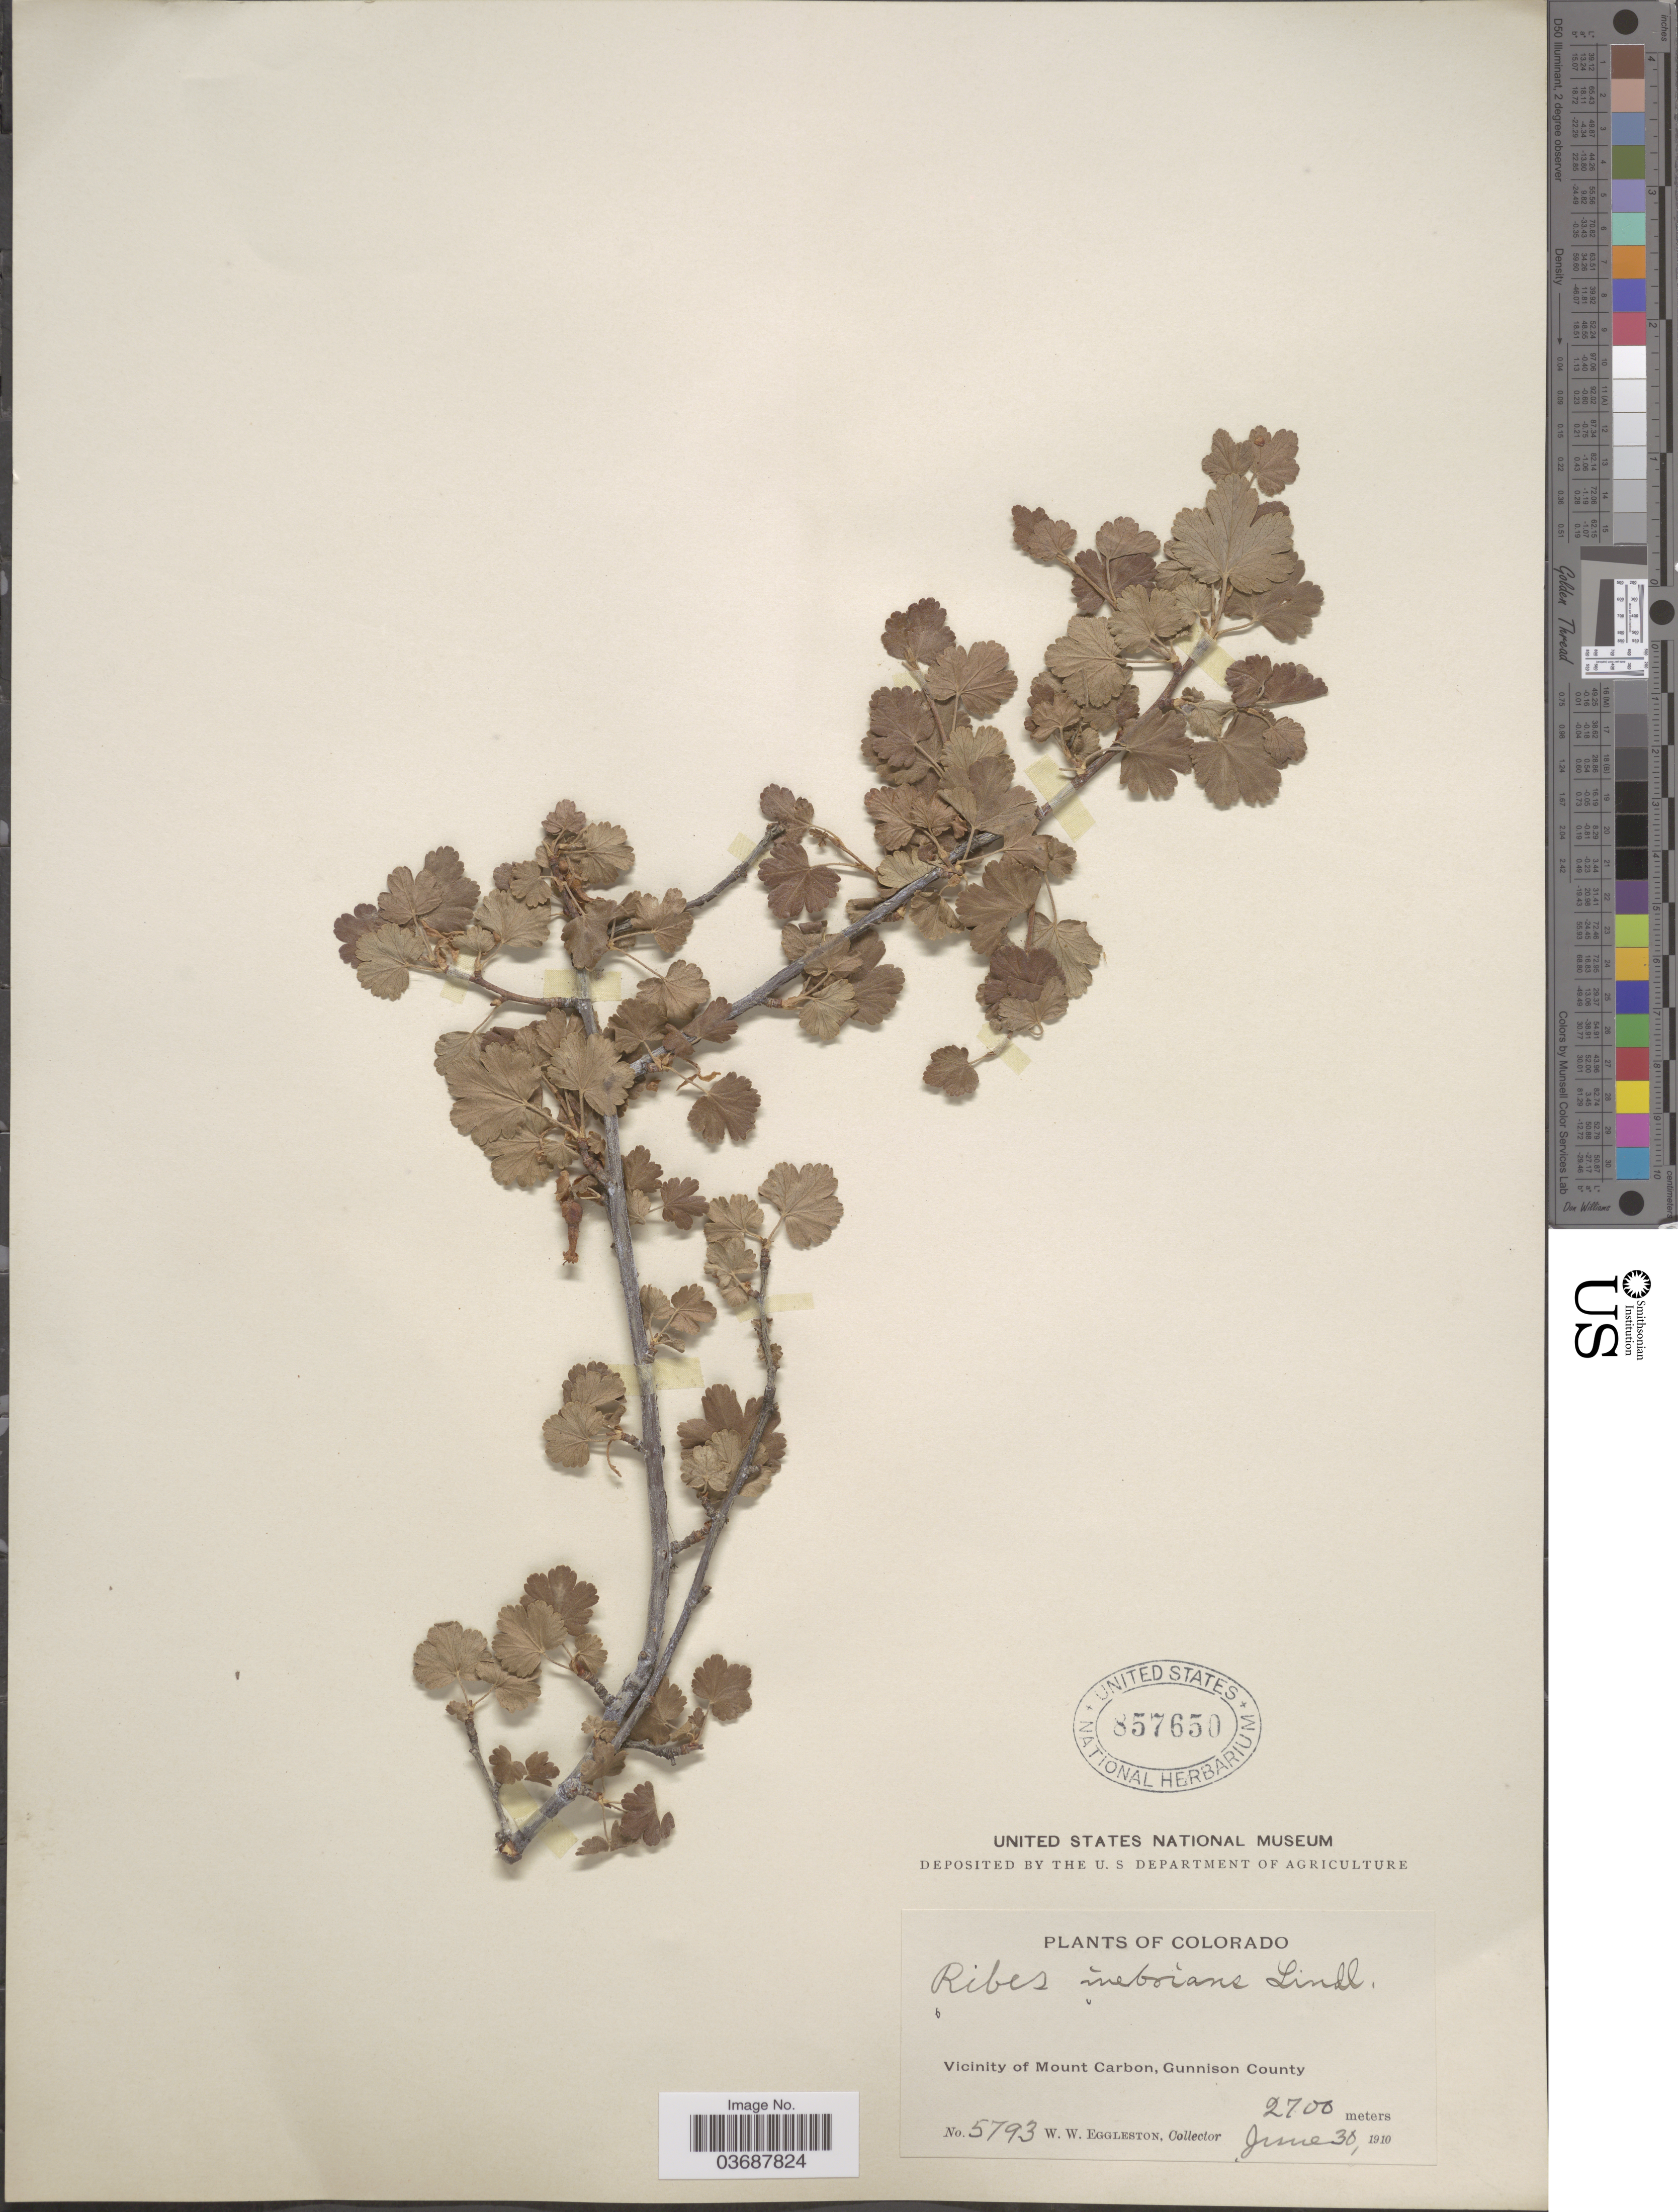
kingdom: Plantae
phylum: Tracheophyta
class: Magnoliopsida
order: Saxifragales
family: Grossulariaceae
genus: Ribes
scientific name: Ribes inebrians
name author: Lindl.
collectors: W. W. Eggleston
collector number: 5793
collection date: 1910-06-30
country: United States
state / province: Colorado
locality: Vicinity of Mount Carbon, Gunnison County.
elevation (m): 2700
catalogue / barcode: US 857650